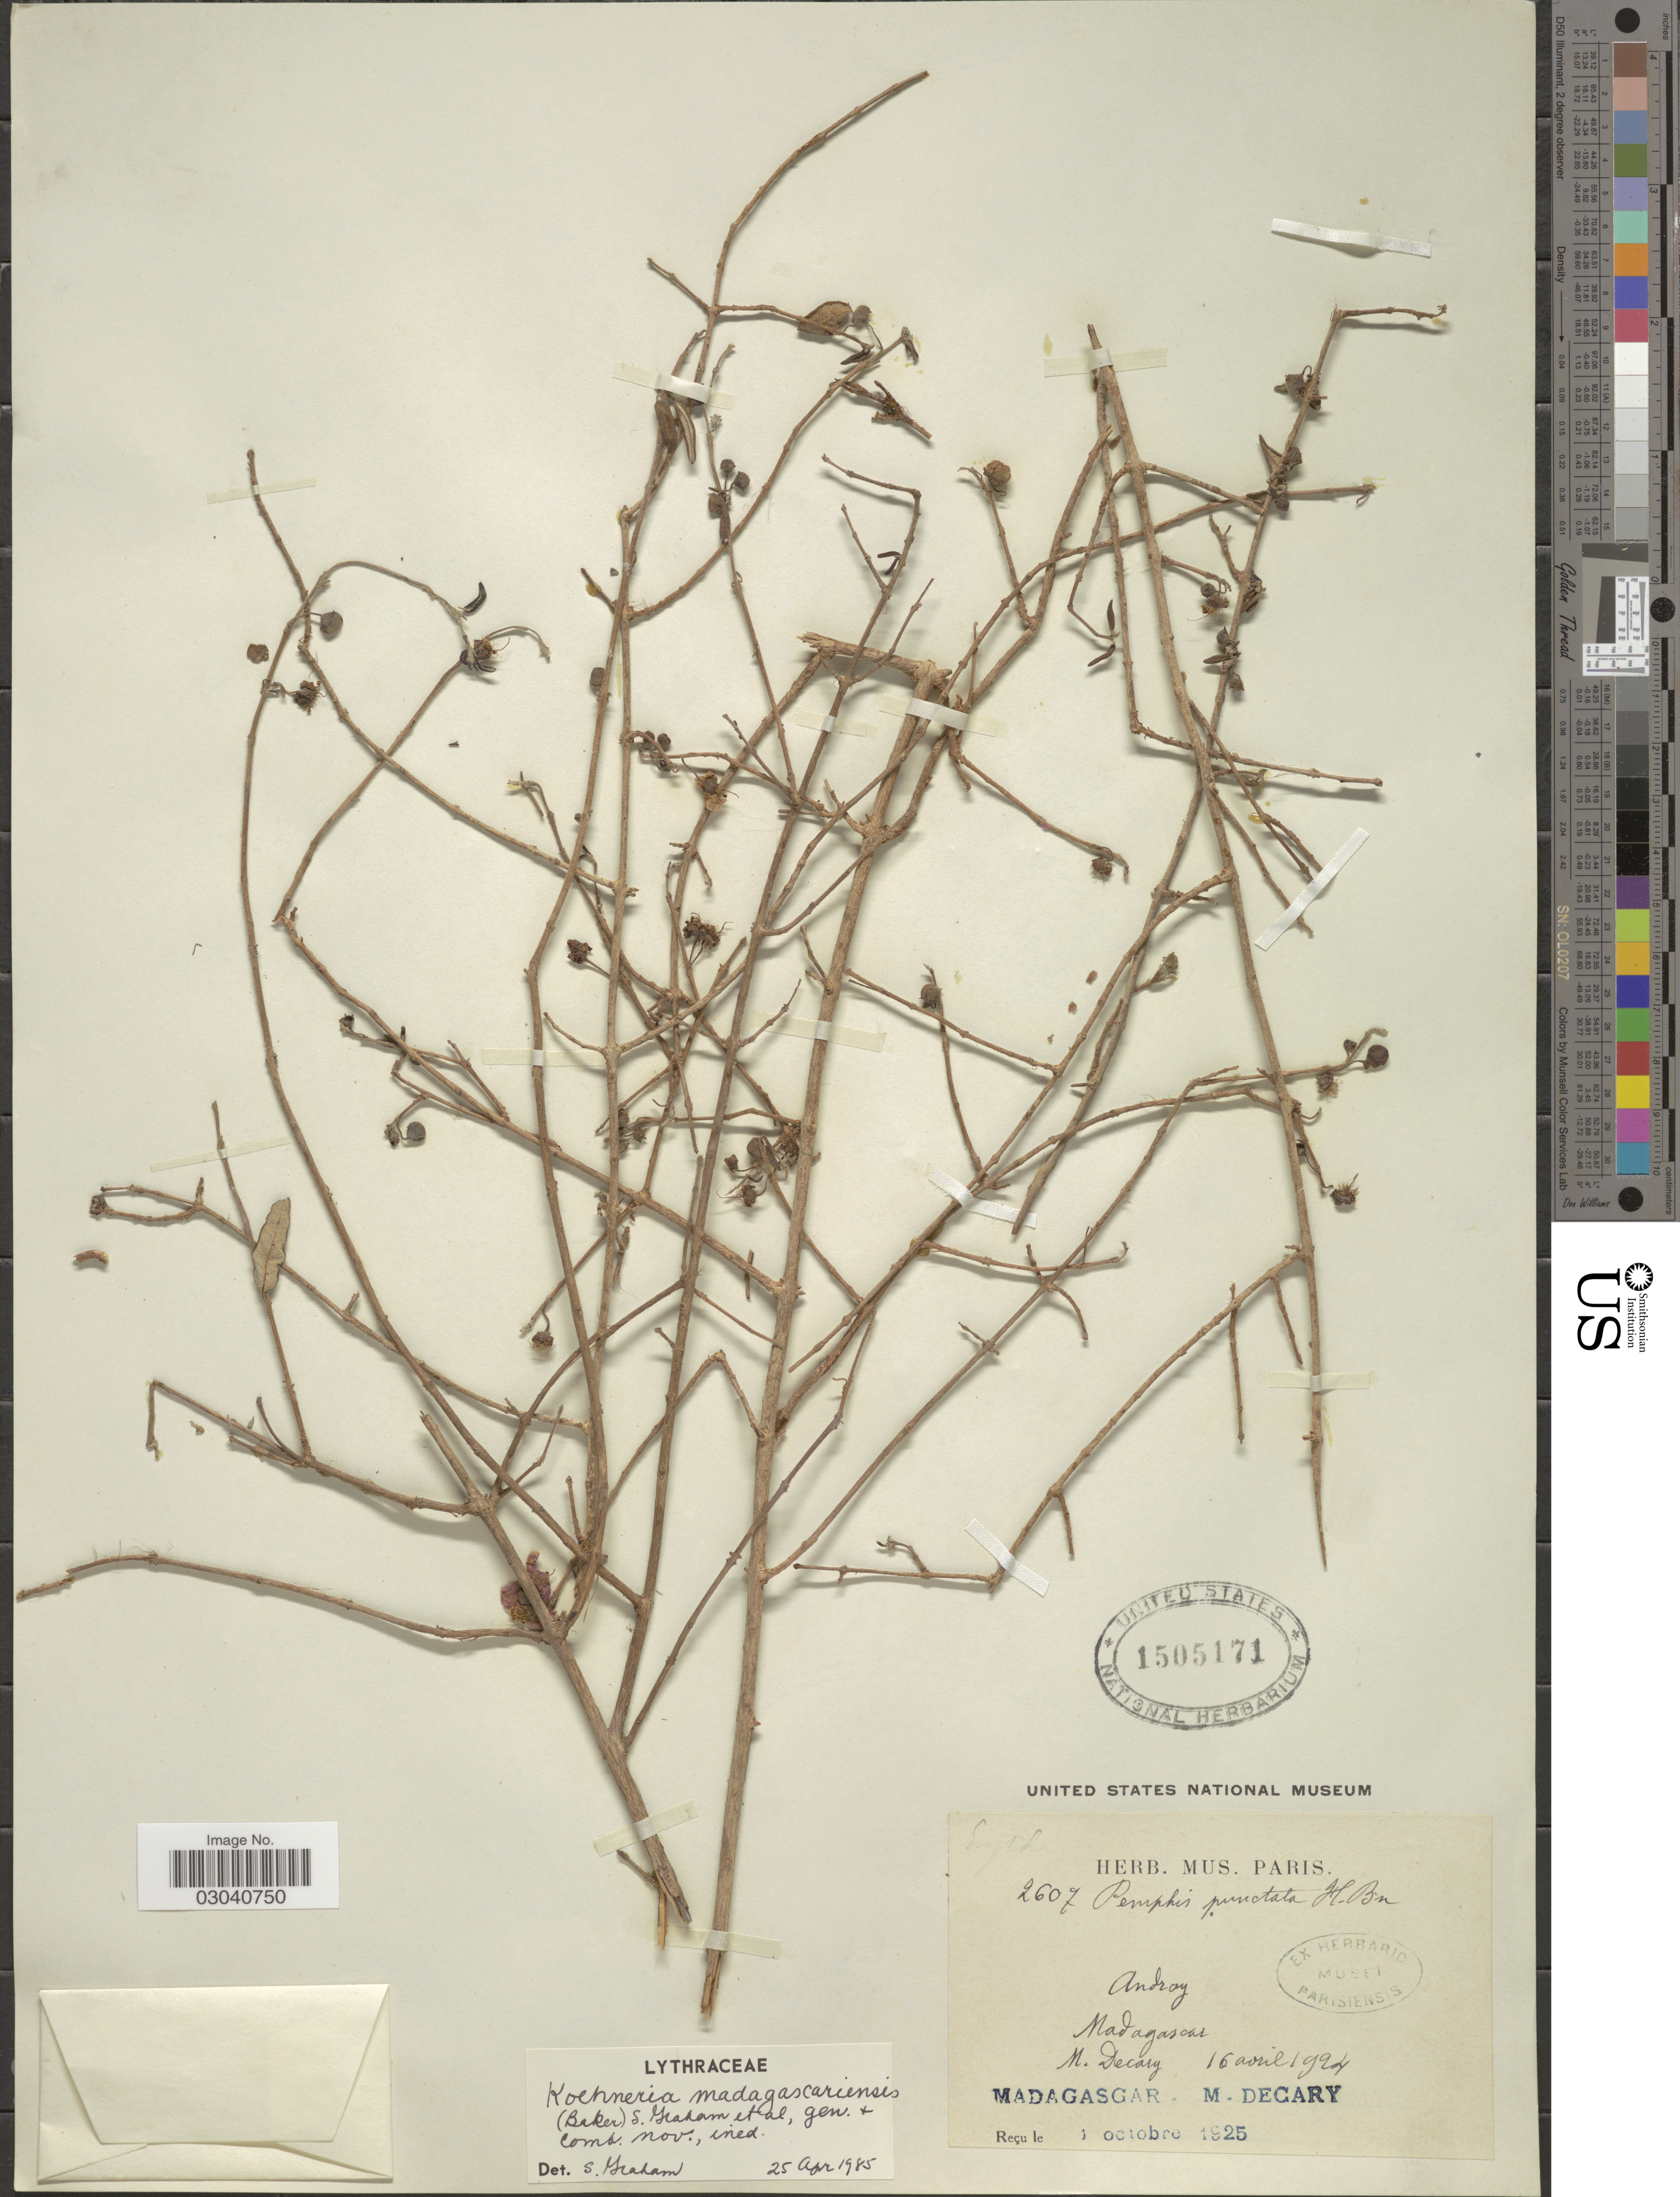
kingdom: Plantae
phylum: Tracheophyta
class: Magnoliopsida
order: Myrtales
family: Lythraceae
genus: Pemphis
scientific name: Pemphis madagascariensis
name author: (Baker) Koehne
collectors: R. Decary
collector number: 2607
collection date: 1924-04-16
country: Madagascar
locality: Androy.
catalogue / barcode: US 1505171